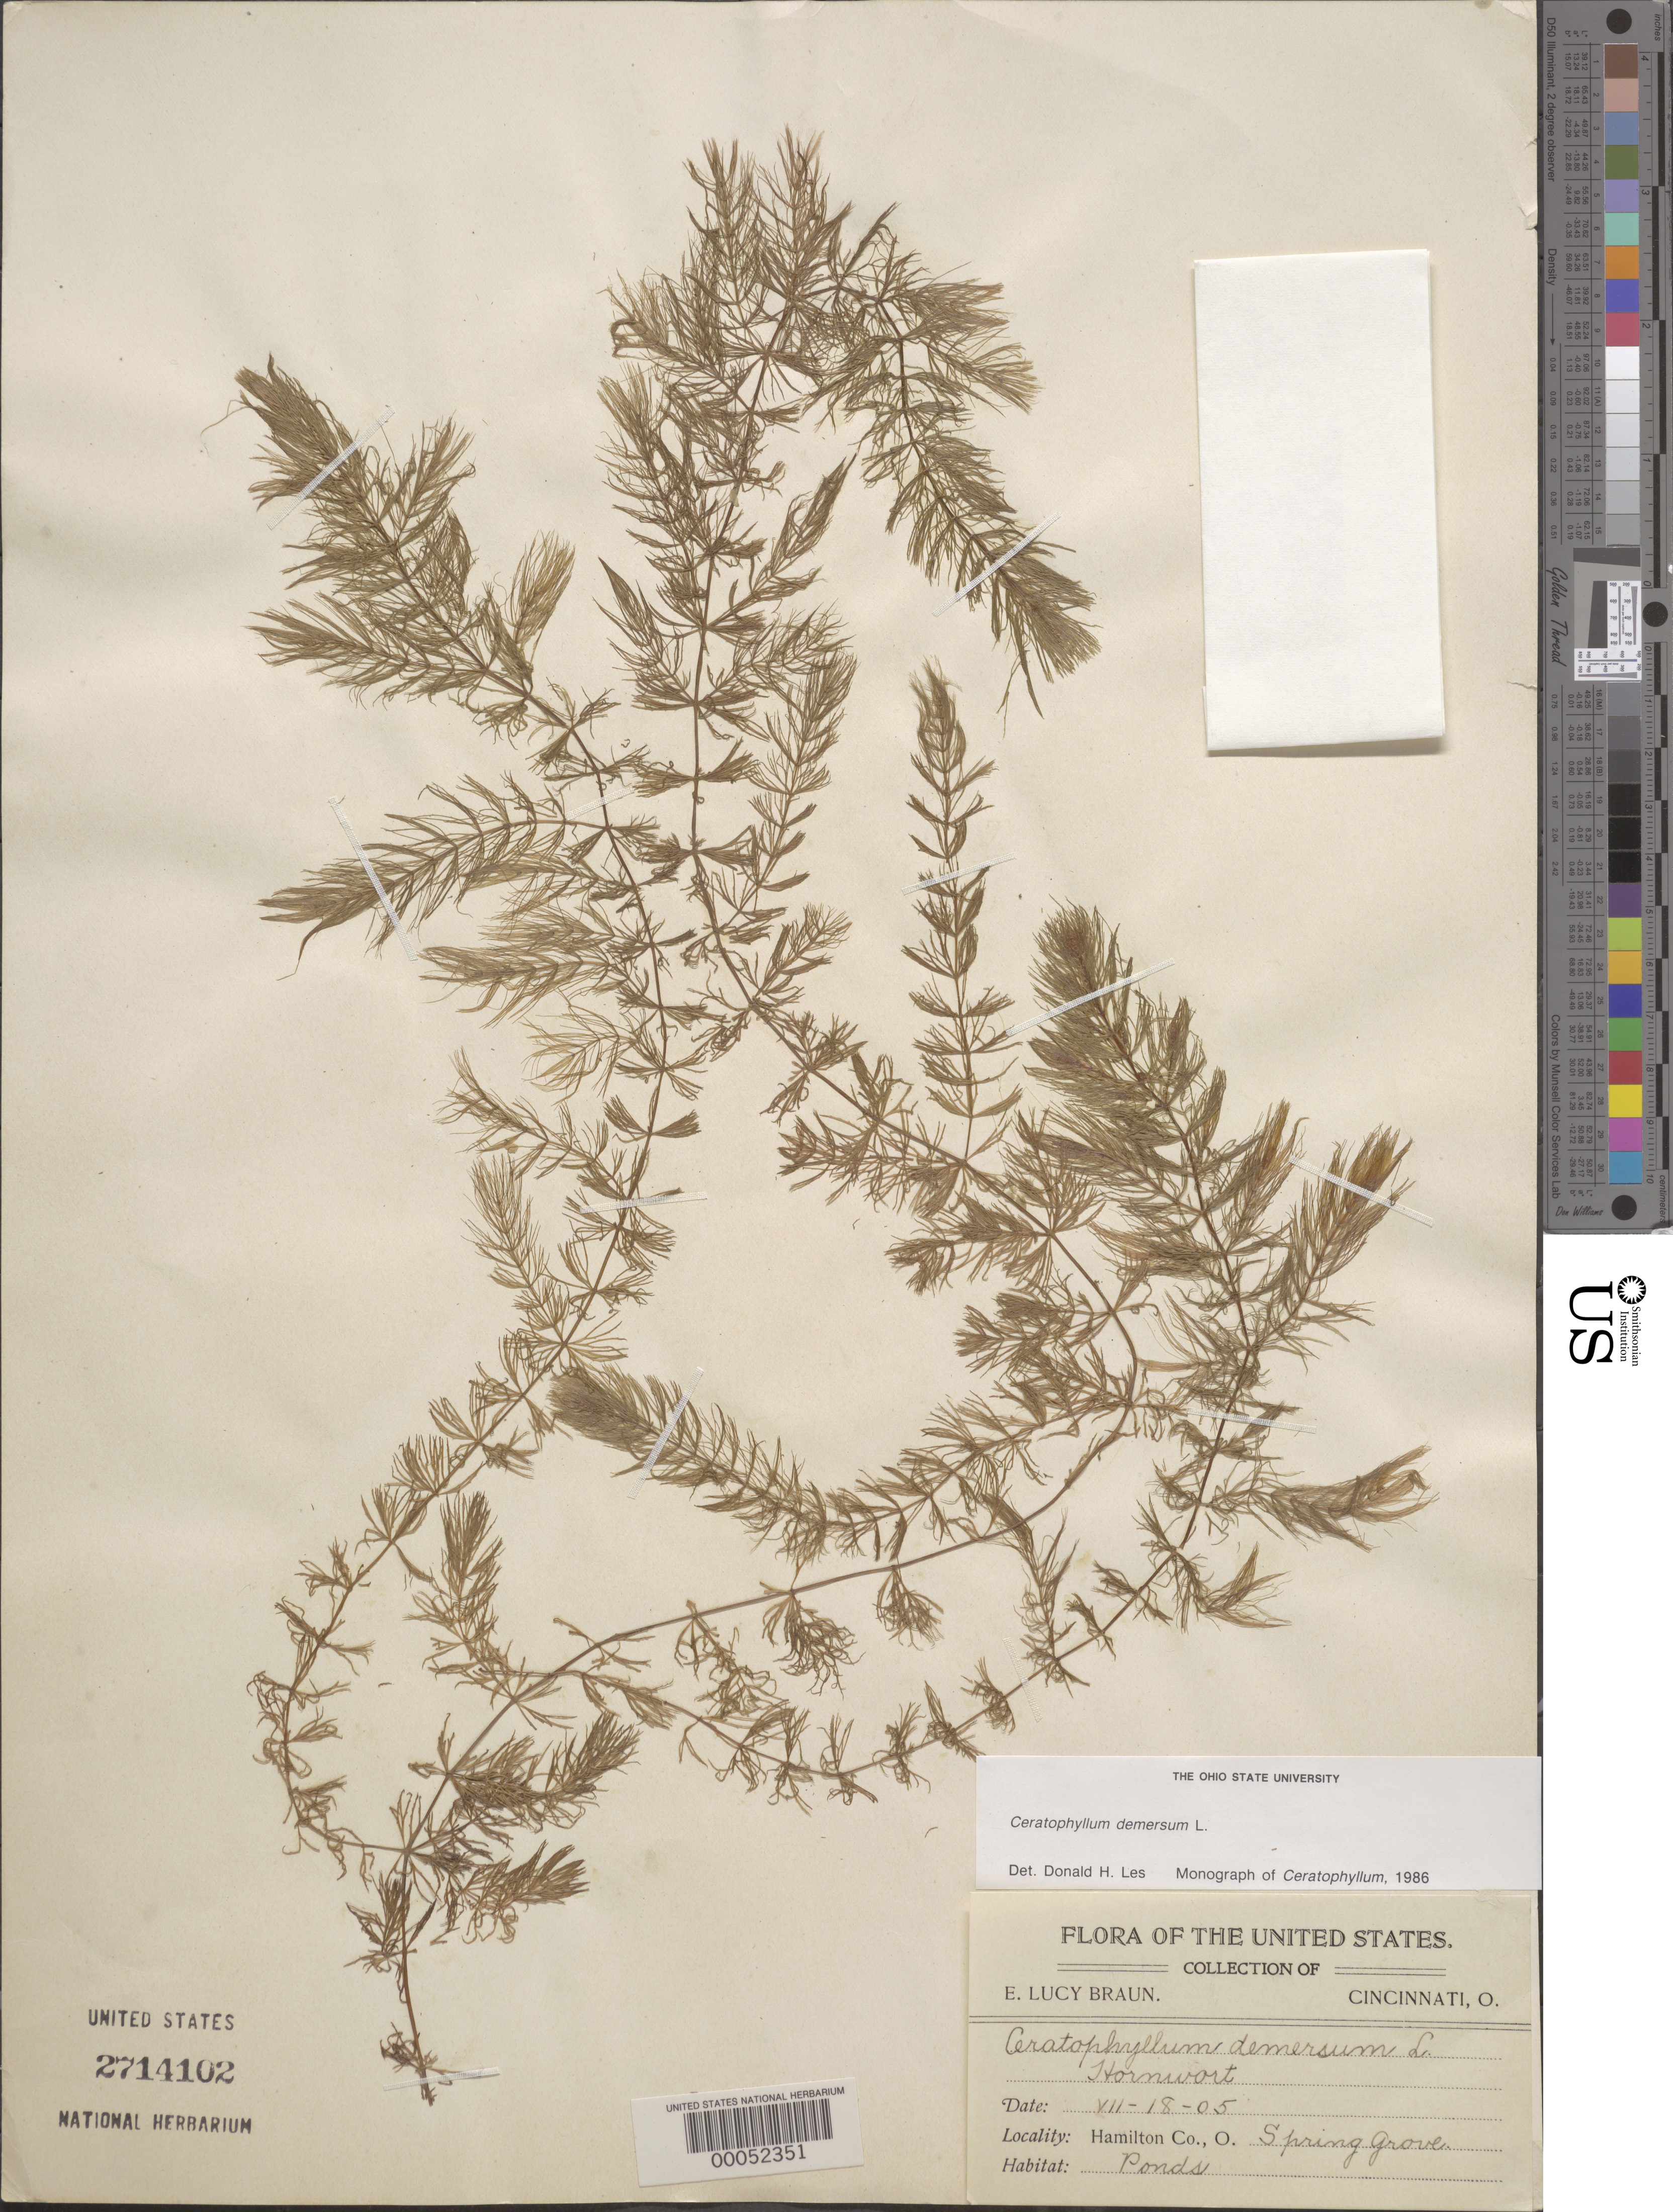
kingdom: Plantae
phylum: Tracheophyta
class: Magnoliopsida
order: Ceratophyllales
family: Ceratophyllaceae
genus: Ceratophyllum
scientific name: Ceratophyllum demersum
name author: L.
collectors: E. L. Braun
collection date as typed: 18 Jul 1905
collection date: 1905-07-18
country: United States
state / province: Ohio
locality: Spring grove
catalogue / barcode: US 2714102